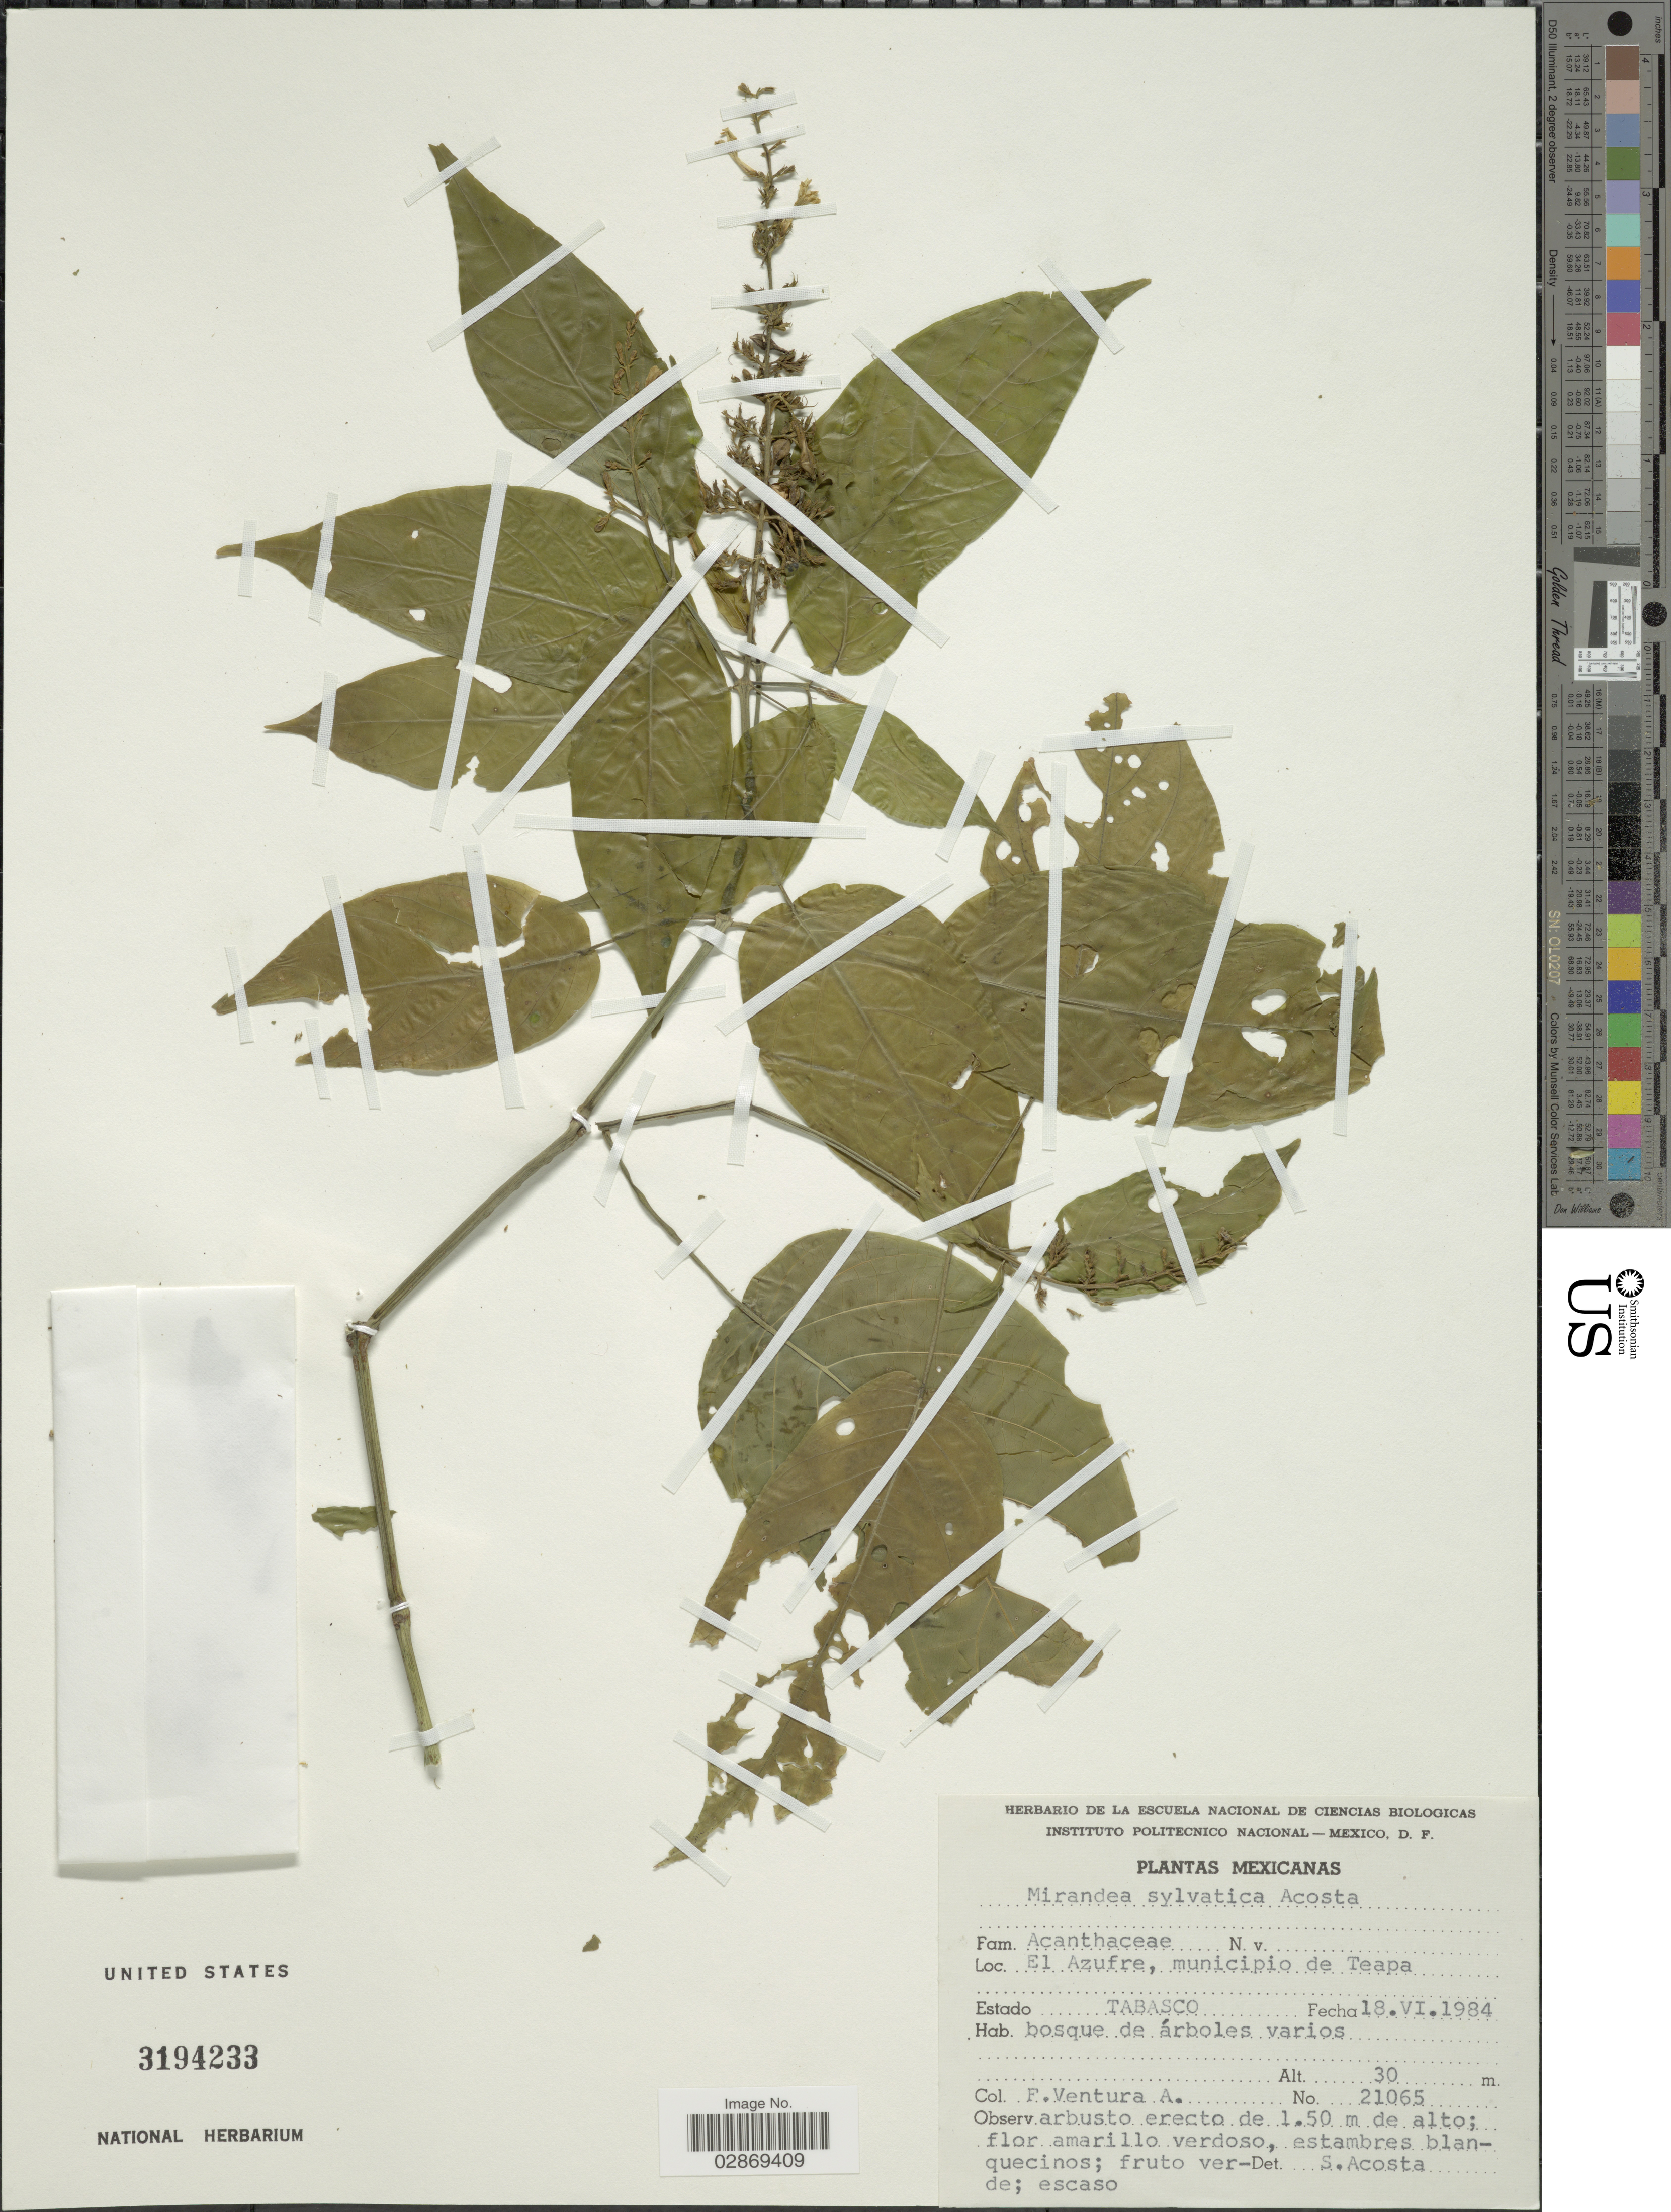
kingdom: Plantae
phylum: Tracheophyta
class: Magnoliopsida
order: Lamiales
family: Acanthaceae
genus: Mirandea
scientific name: Mirandea sylvatica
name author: Acosta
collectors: F. Ventura A.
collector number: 21065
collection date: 1984-06-18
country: Mexico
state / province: Tabasco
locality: El Azufre, municipio de Teapa.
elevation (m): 30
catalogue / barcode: US 3194233